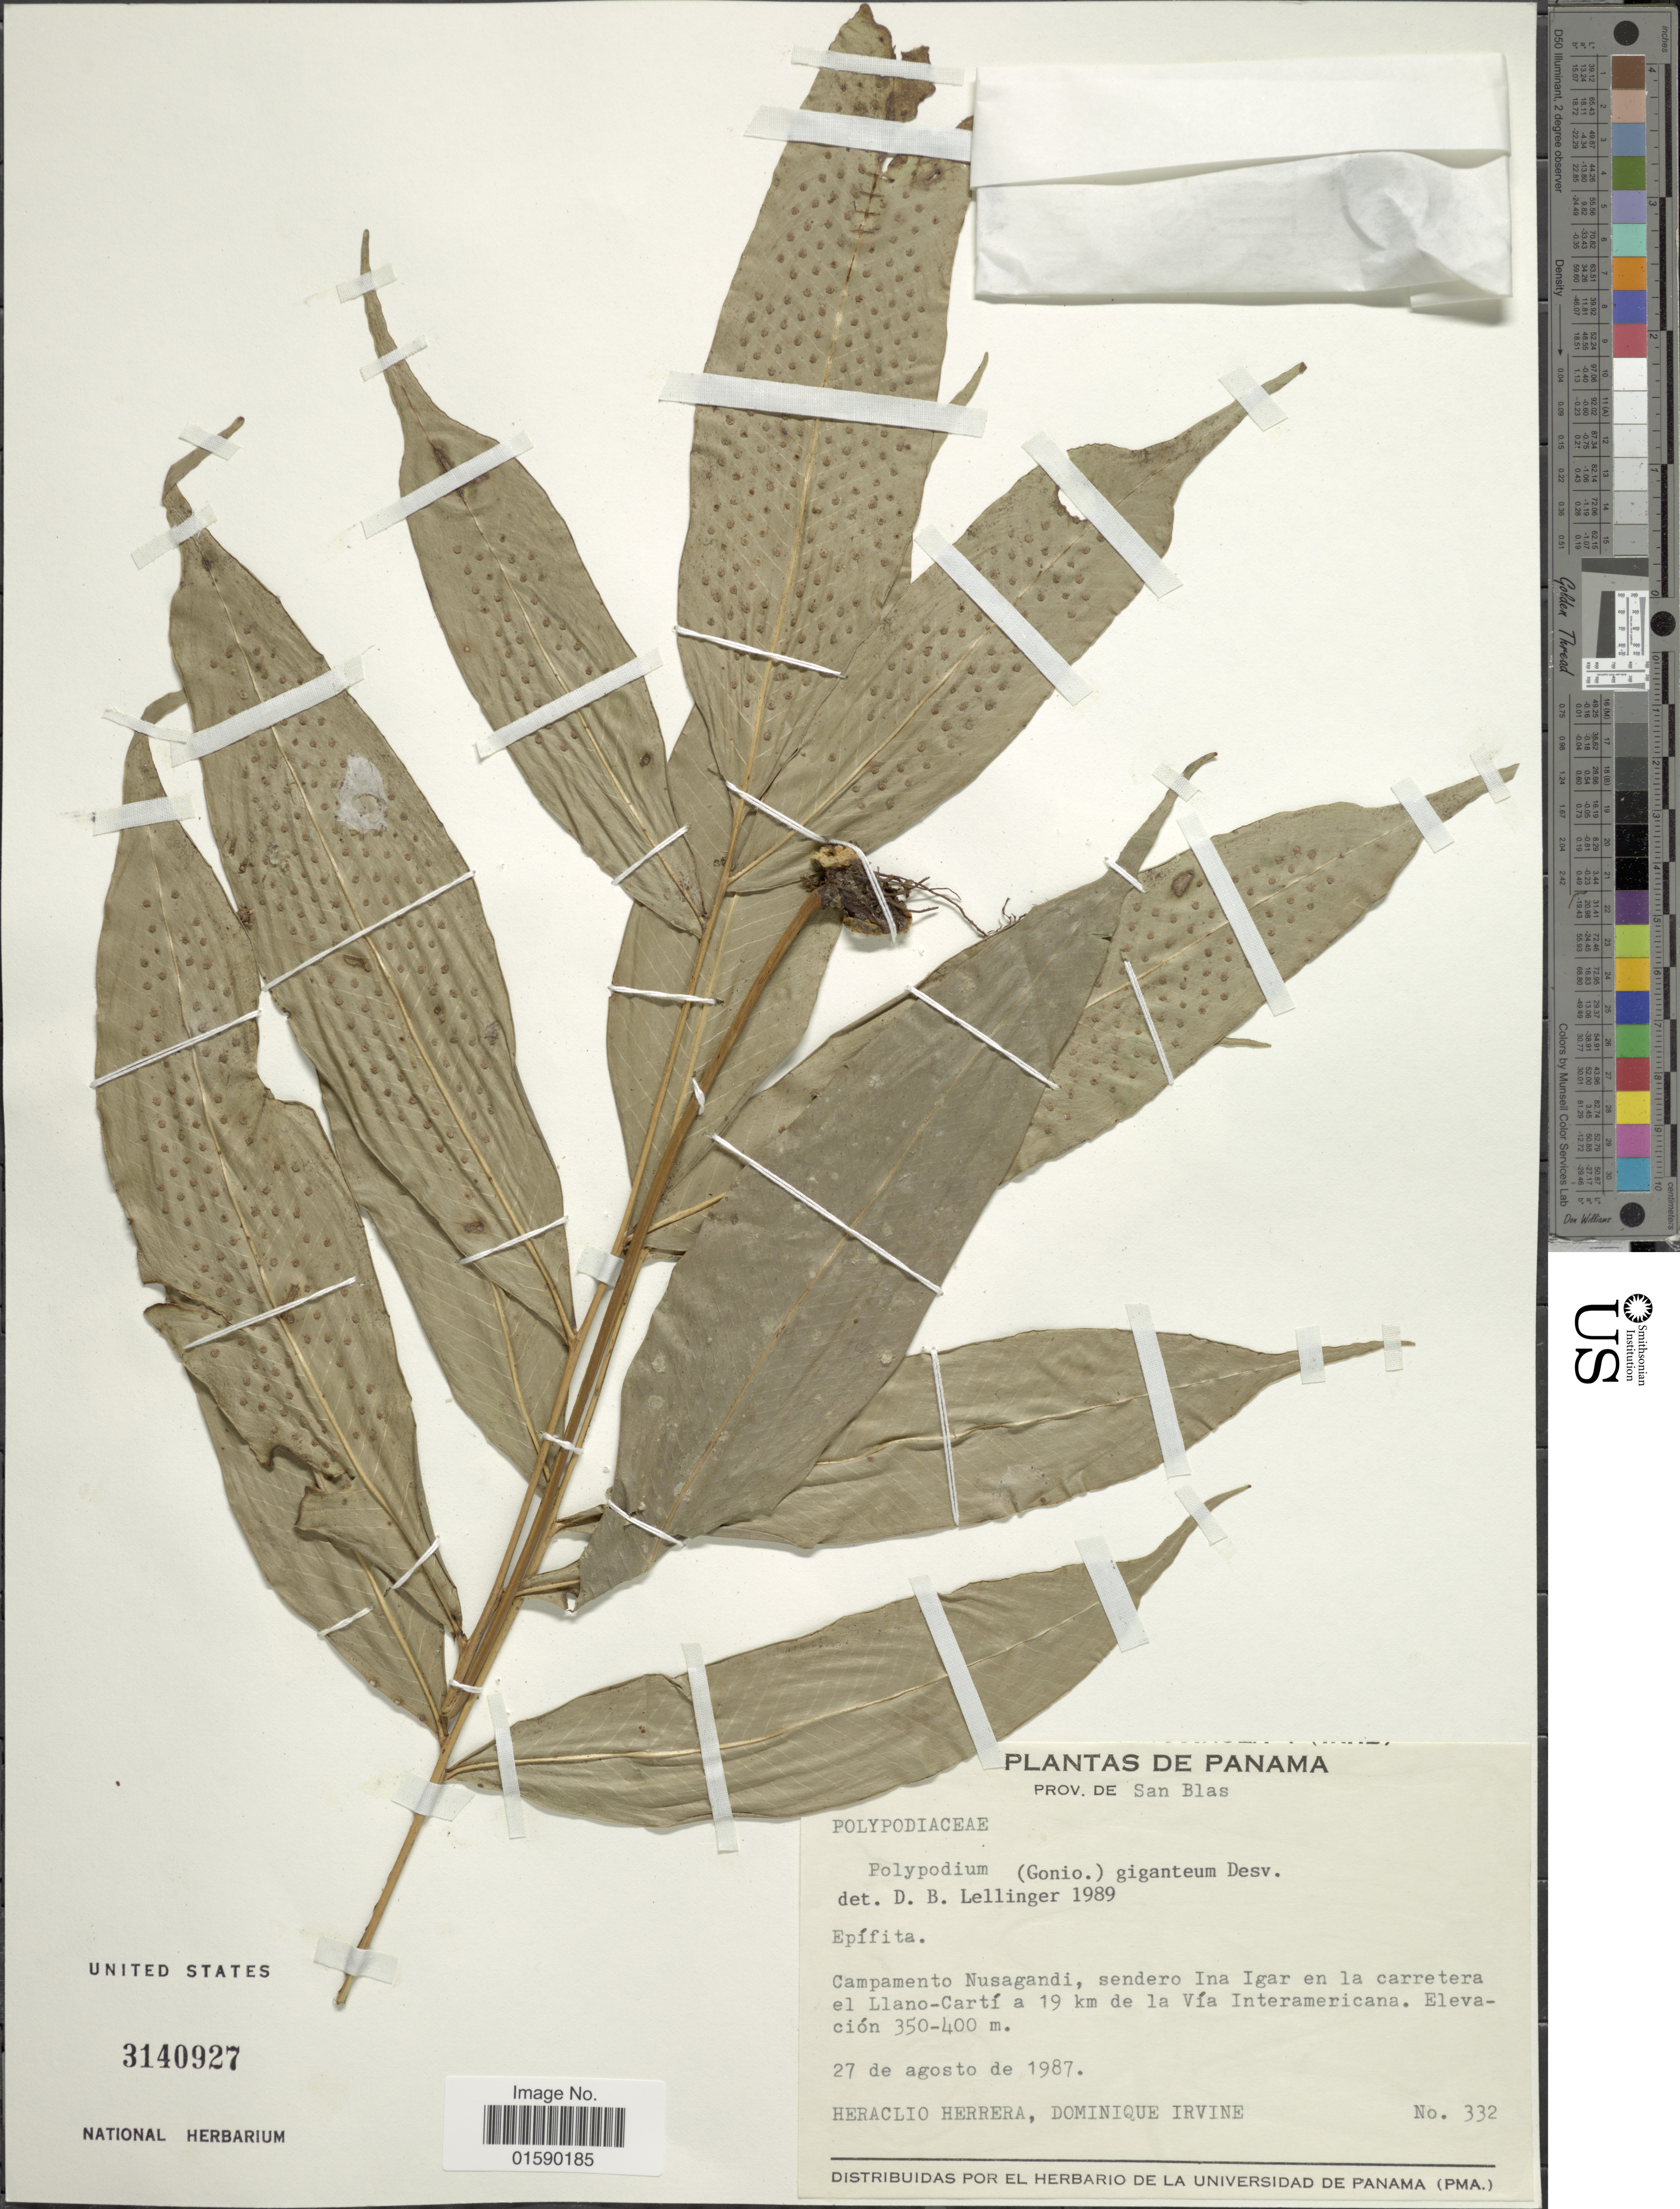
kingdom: Plantae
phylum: Tracheophyta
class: Polypodiopsida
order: Polypodiales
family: Polypodiaceae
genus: Aglaomorpha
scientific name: Aglaomorpha heraclea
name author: (Kunze) Copel.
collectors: H. Herrera & D. Irvine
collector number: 332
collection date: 1987-08-27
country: Panama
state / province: Kuna Yala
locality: Panama, Prov. de San Blas. Campamento Nusagandi, sendero Ina Igar en la carretera el Llano-Carti a 19 km de la Via Interamericana.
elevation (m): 350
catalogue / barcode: US 3140927